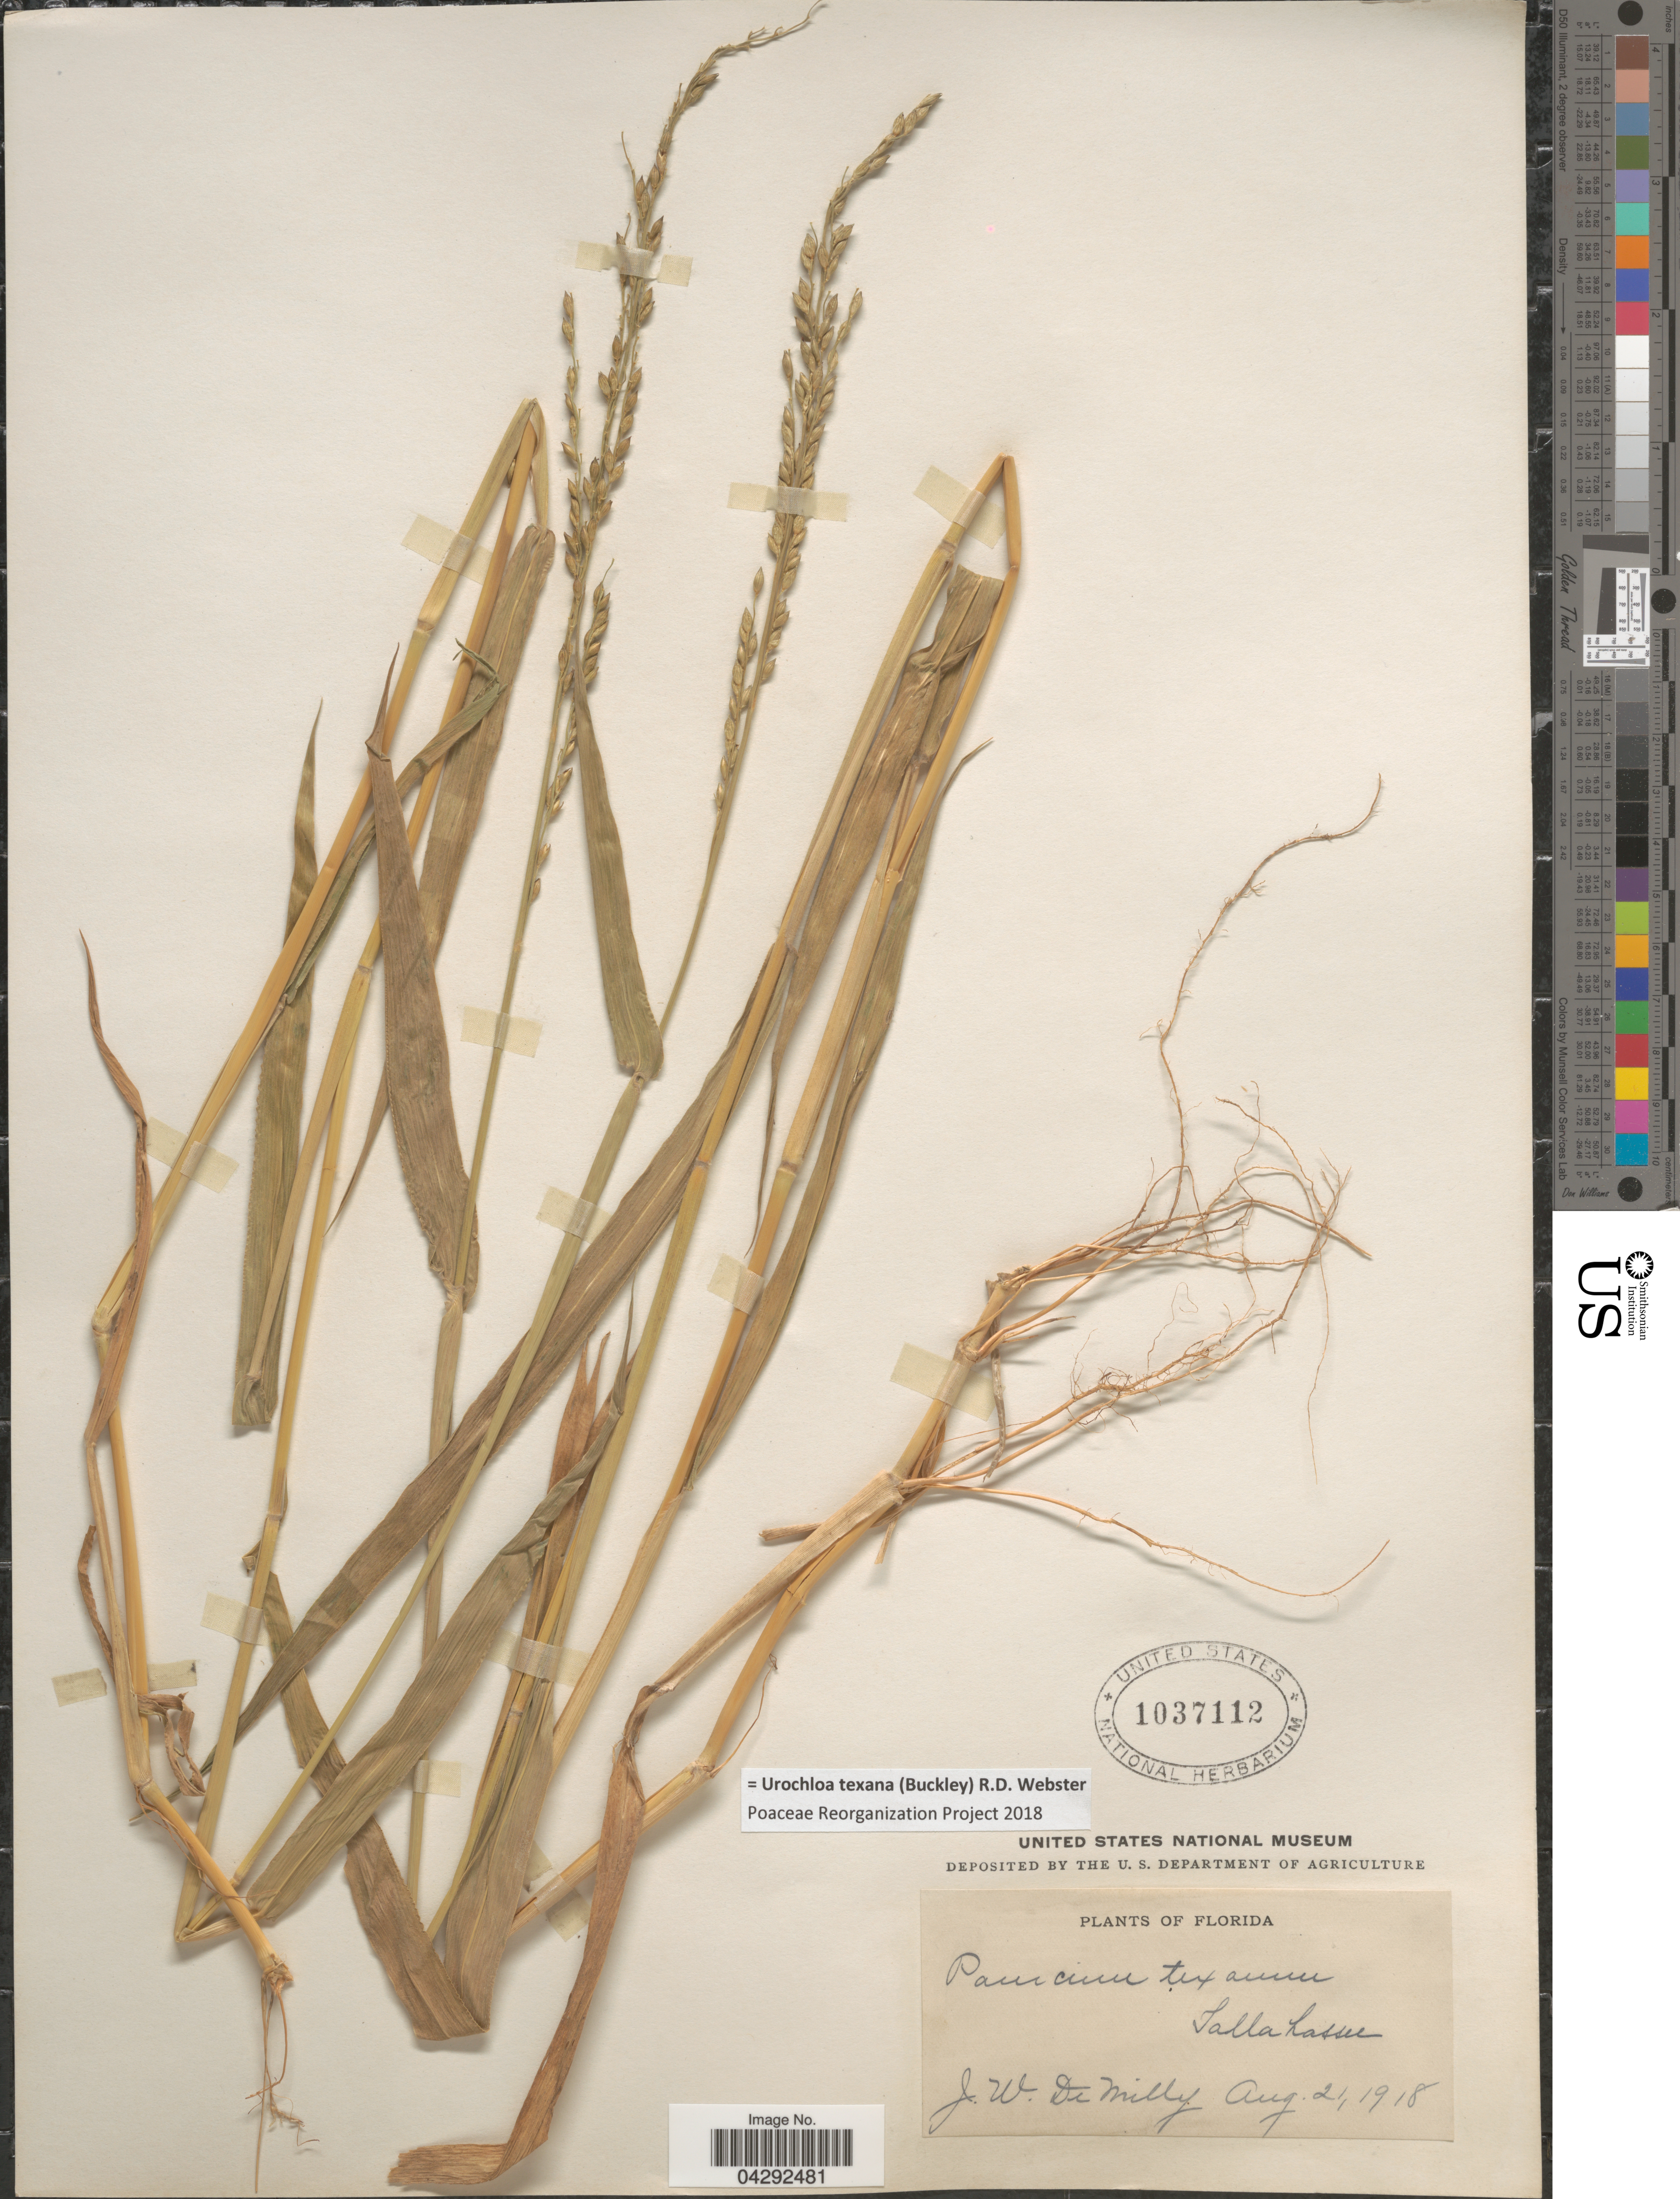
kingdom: Plantae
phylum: Tracheophyta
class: Liliopsida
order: Poales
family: Poaceae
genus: Urochloa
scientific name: Urochloa texana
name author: (Buckley) R.D. Webster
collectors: J. De Milly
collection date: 1918-08-21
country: United States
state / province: Florida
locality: Tallahassee.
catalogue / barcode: US 1037112